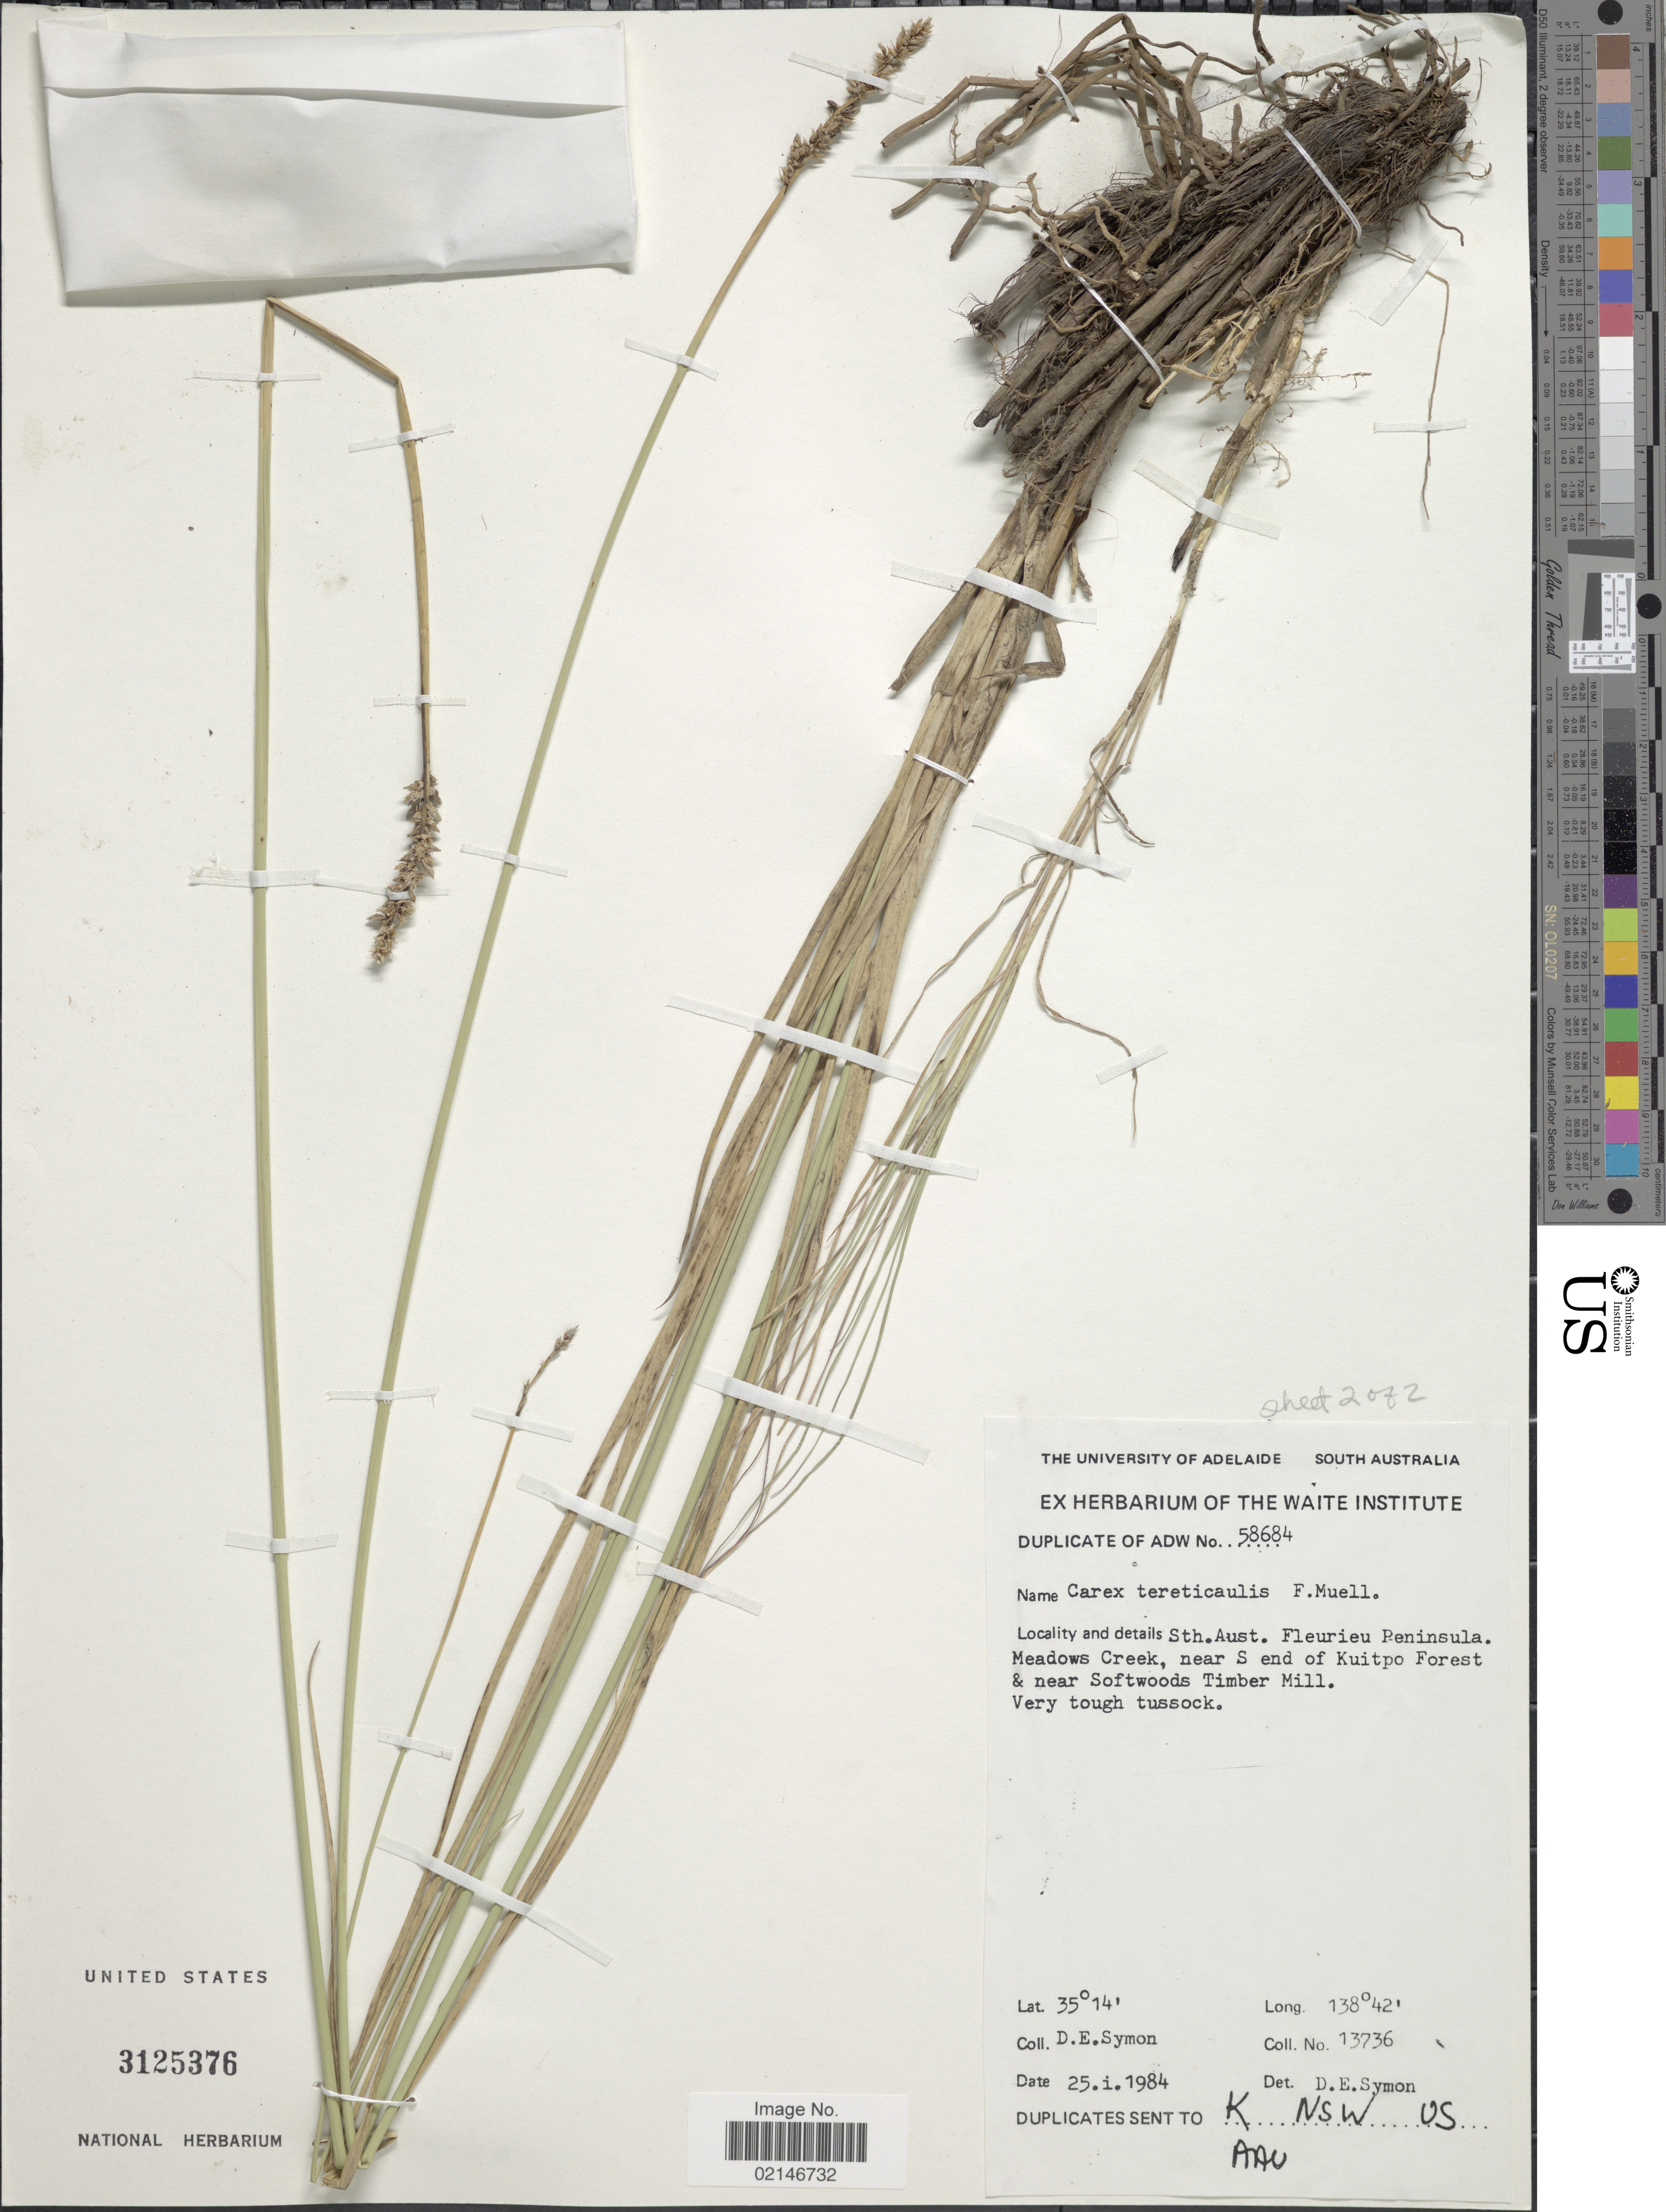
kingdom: Plantae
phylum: Tracheophyta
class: Liliopsida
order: Poales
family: Cyperaceae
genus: Carex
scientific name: Carex tereticaulis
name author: F. Muell.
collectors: D. Symon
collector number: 13736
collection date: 1984-01-25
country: Australia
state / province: South Australia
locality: Sth. Aust. Fleurieu Peninsula. Meadows Creek, near S end of Kuitpo Forest & near Softwoods Timber Mill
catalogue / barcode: US 3125376